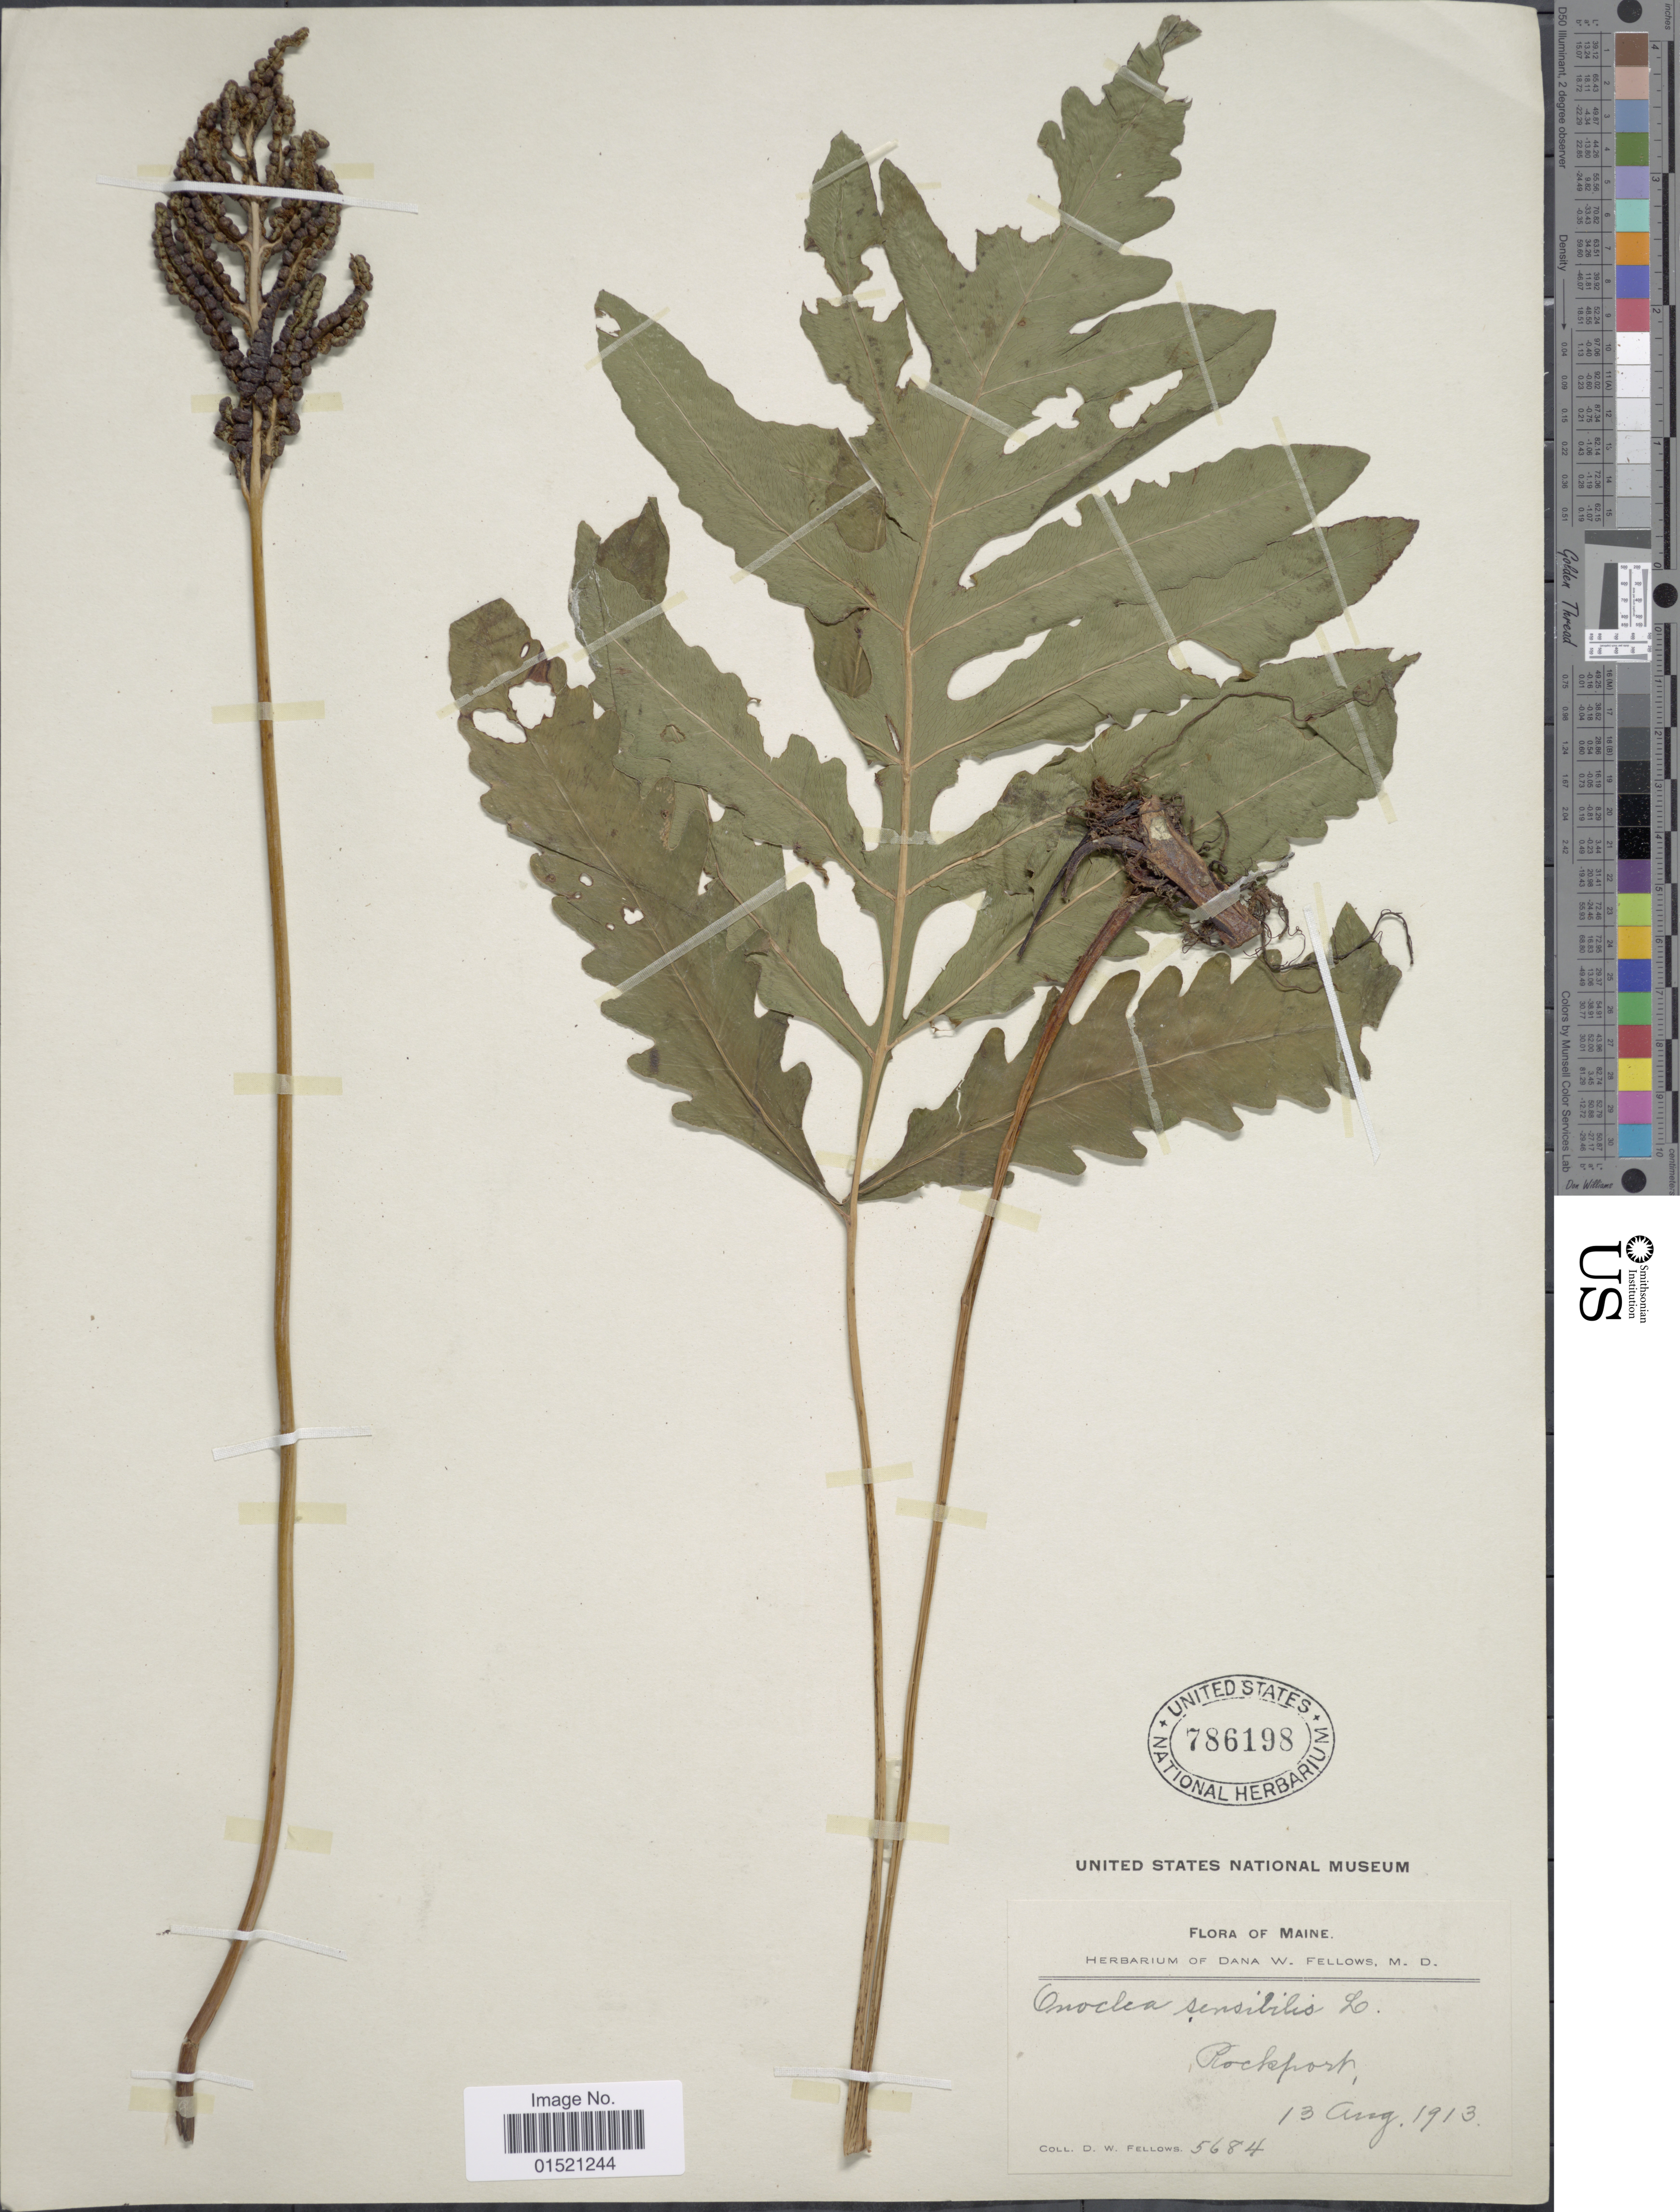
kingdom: Plantae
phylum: Tracheophyta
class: Polypodiopsida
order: Polypodiales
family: Onocleaceae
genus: Onoclea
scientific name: Onoclea sensibilis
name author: L.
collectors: D. W. Fellows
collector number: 5684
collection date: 1913-08-13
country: United States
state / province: Maine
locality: Rockport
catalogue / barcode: US 786198